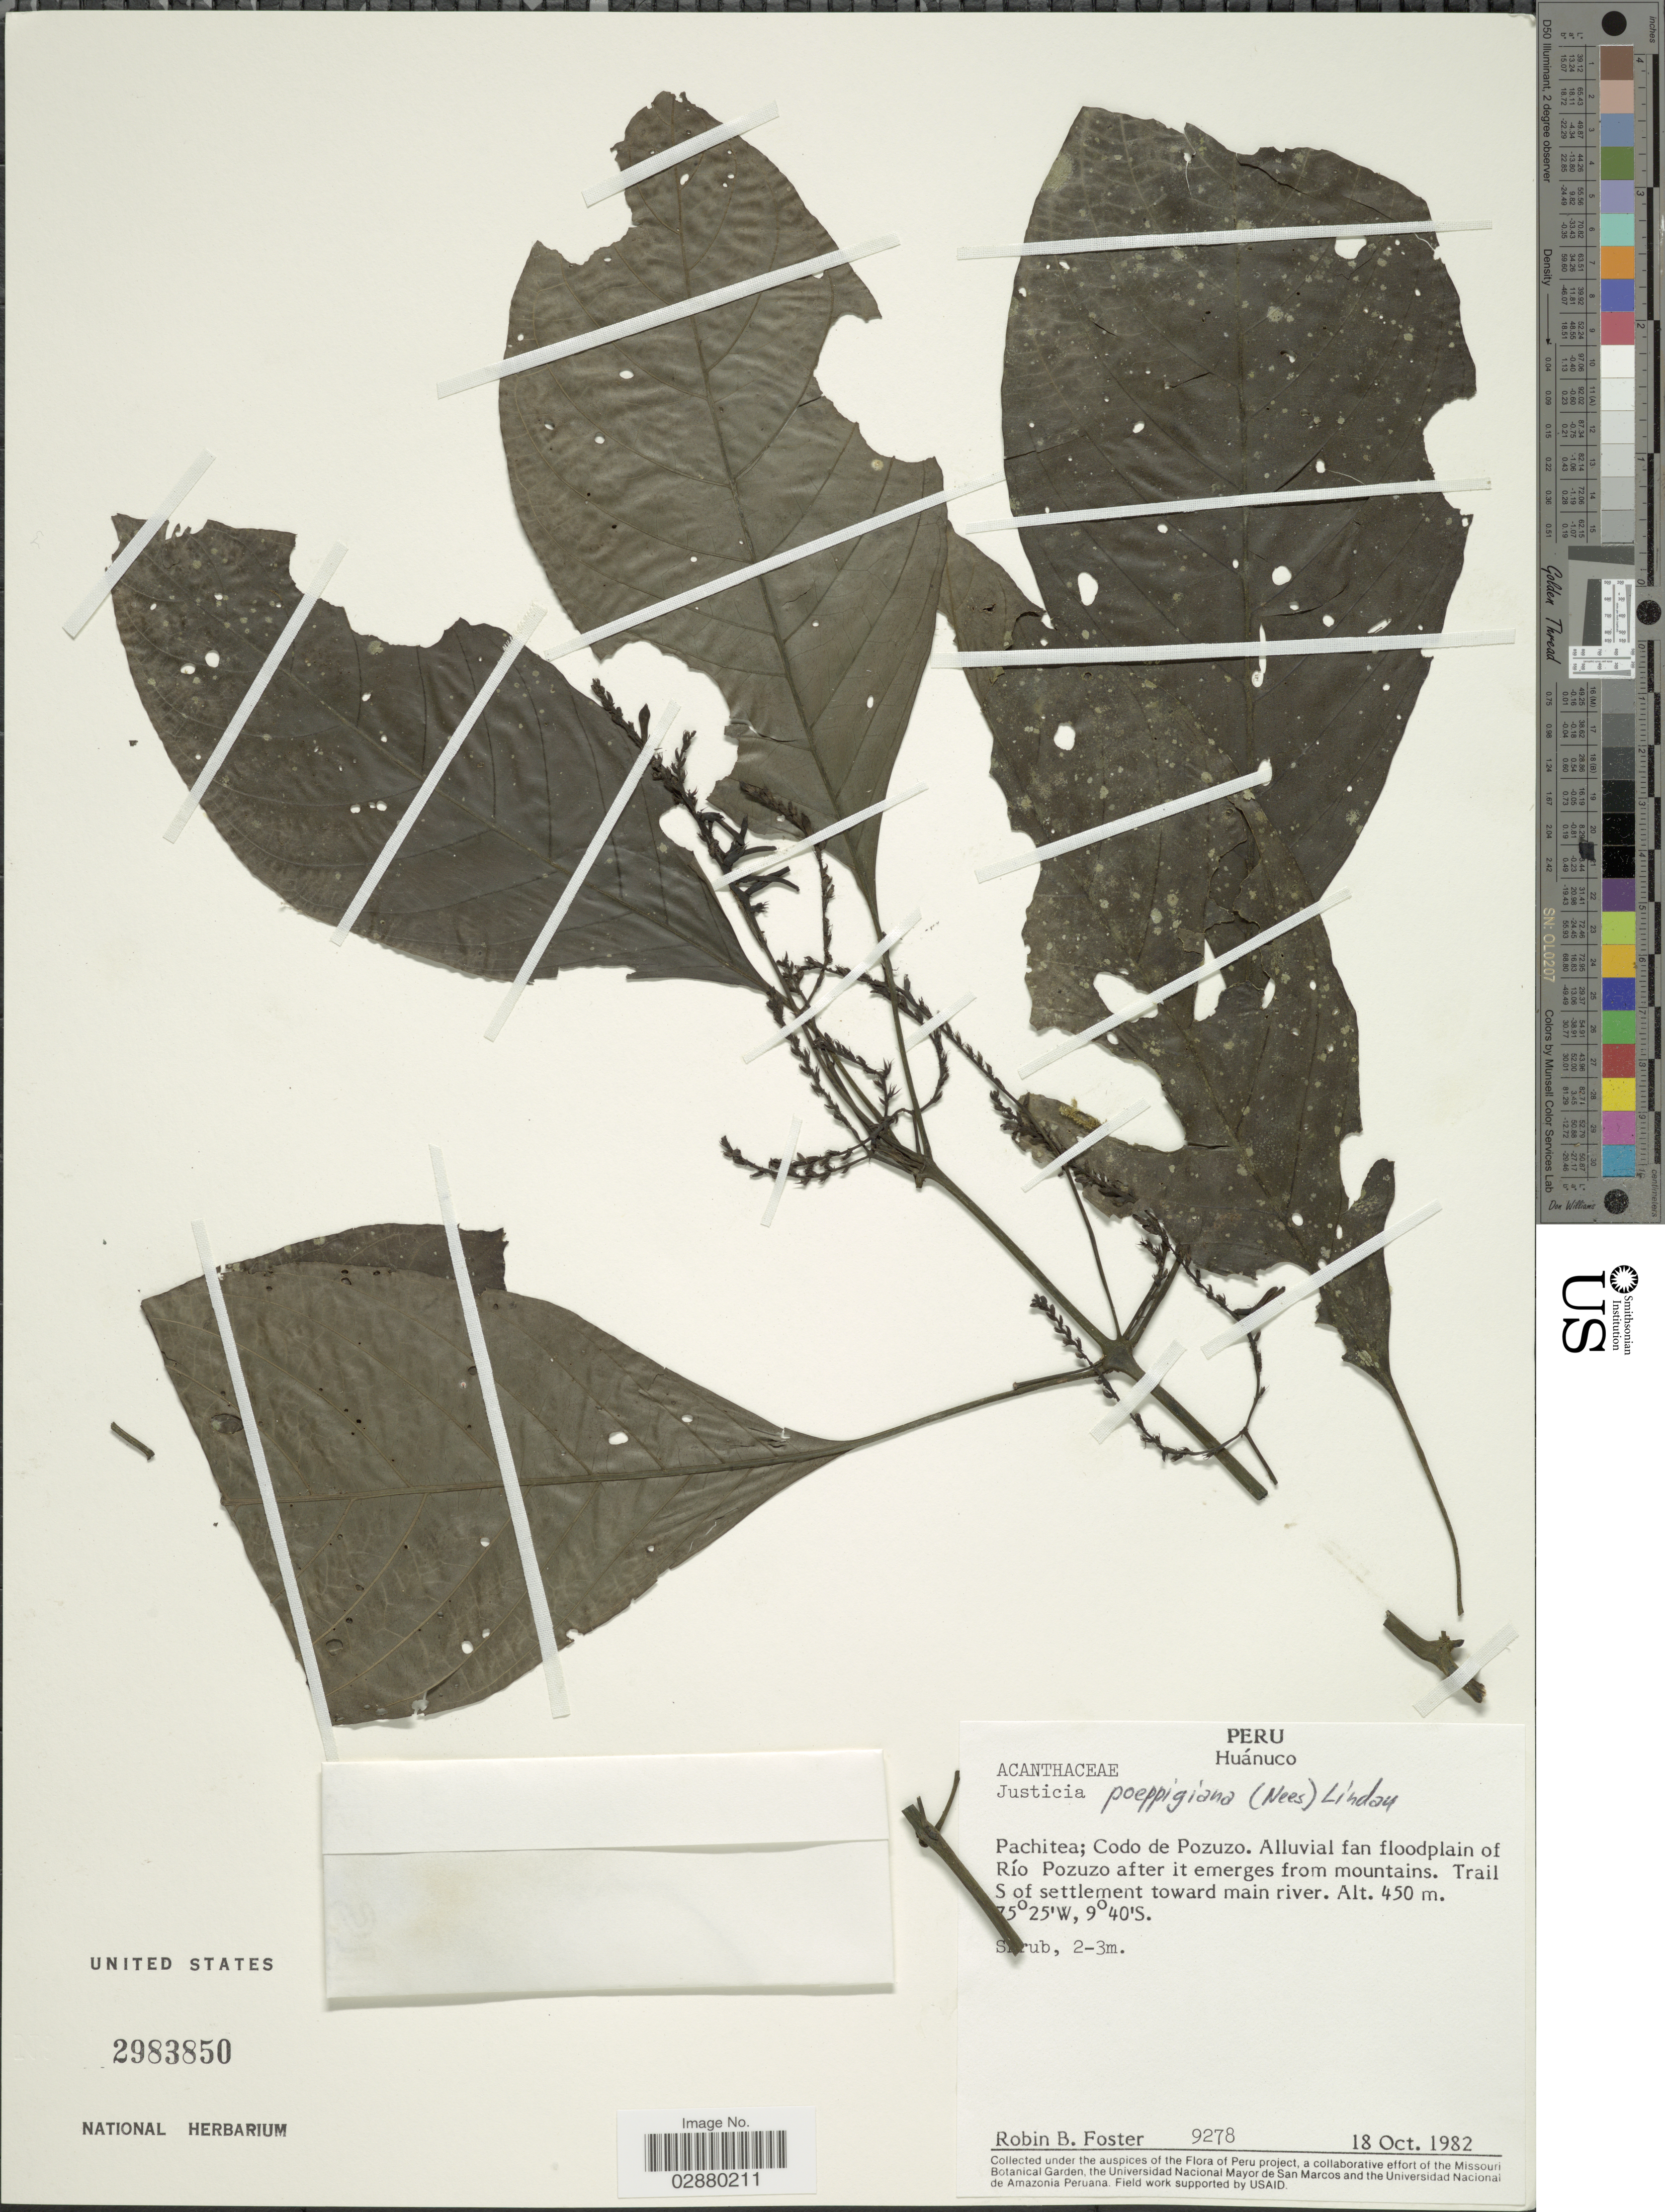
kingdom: Plantae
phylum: Tracheophyta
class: Magnoliopsida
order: Lamiales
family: Acanthaceae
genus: Justicia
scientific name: Justicia poeppigiana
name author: (Nees) Lindau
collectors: R. B. Foster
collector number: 9278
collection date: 1982-10-18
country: Peru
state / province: Huánuco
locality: Pachite; Codo de Pozuzo. Alluvial fan foodplain of Río Pozuzo after it emerges from mountains. Trail S of settlement toward main river.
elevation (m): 450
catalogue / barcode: US 2983850